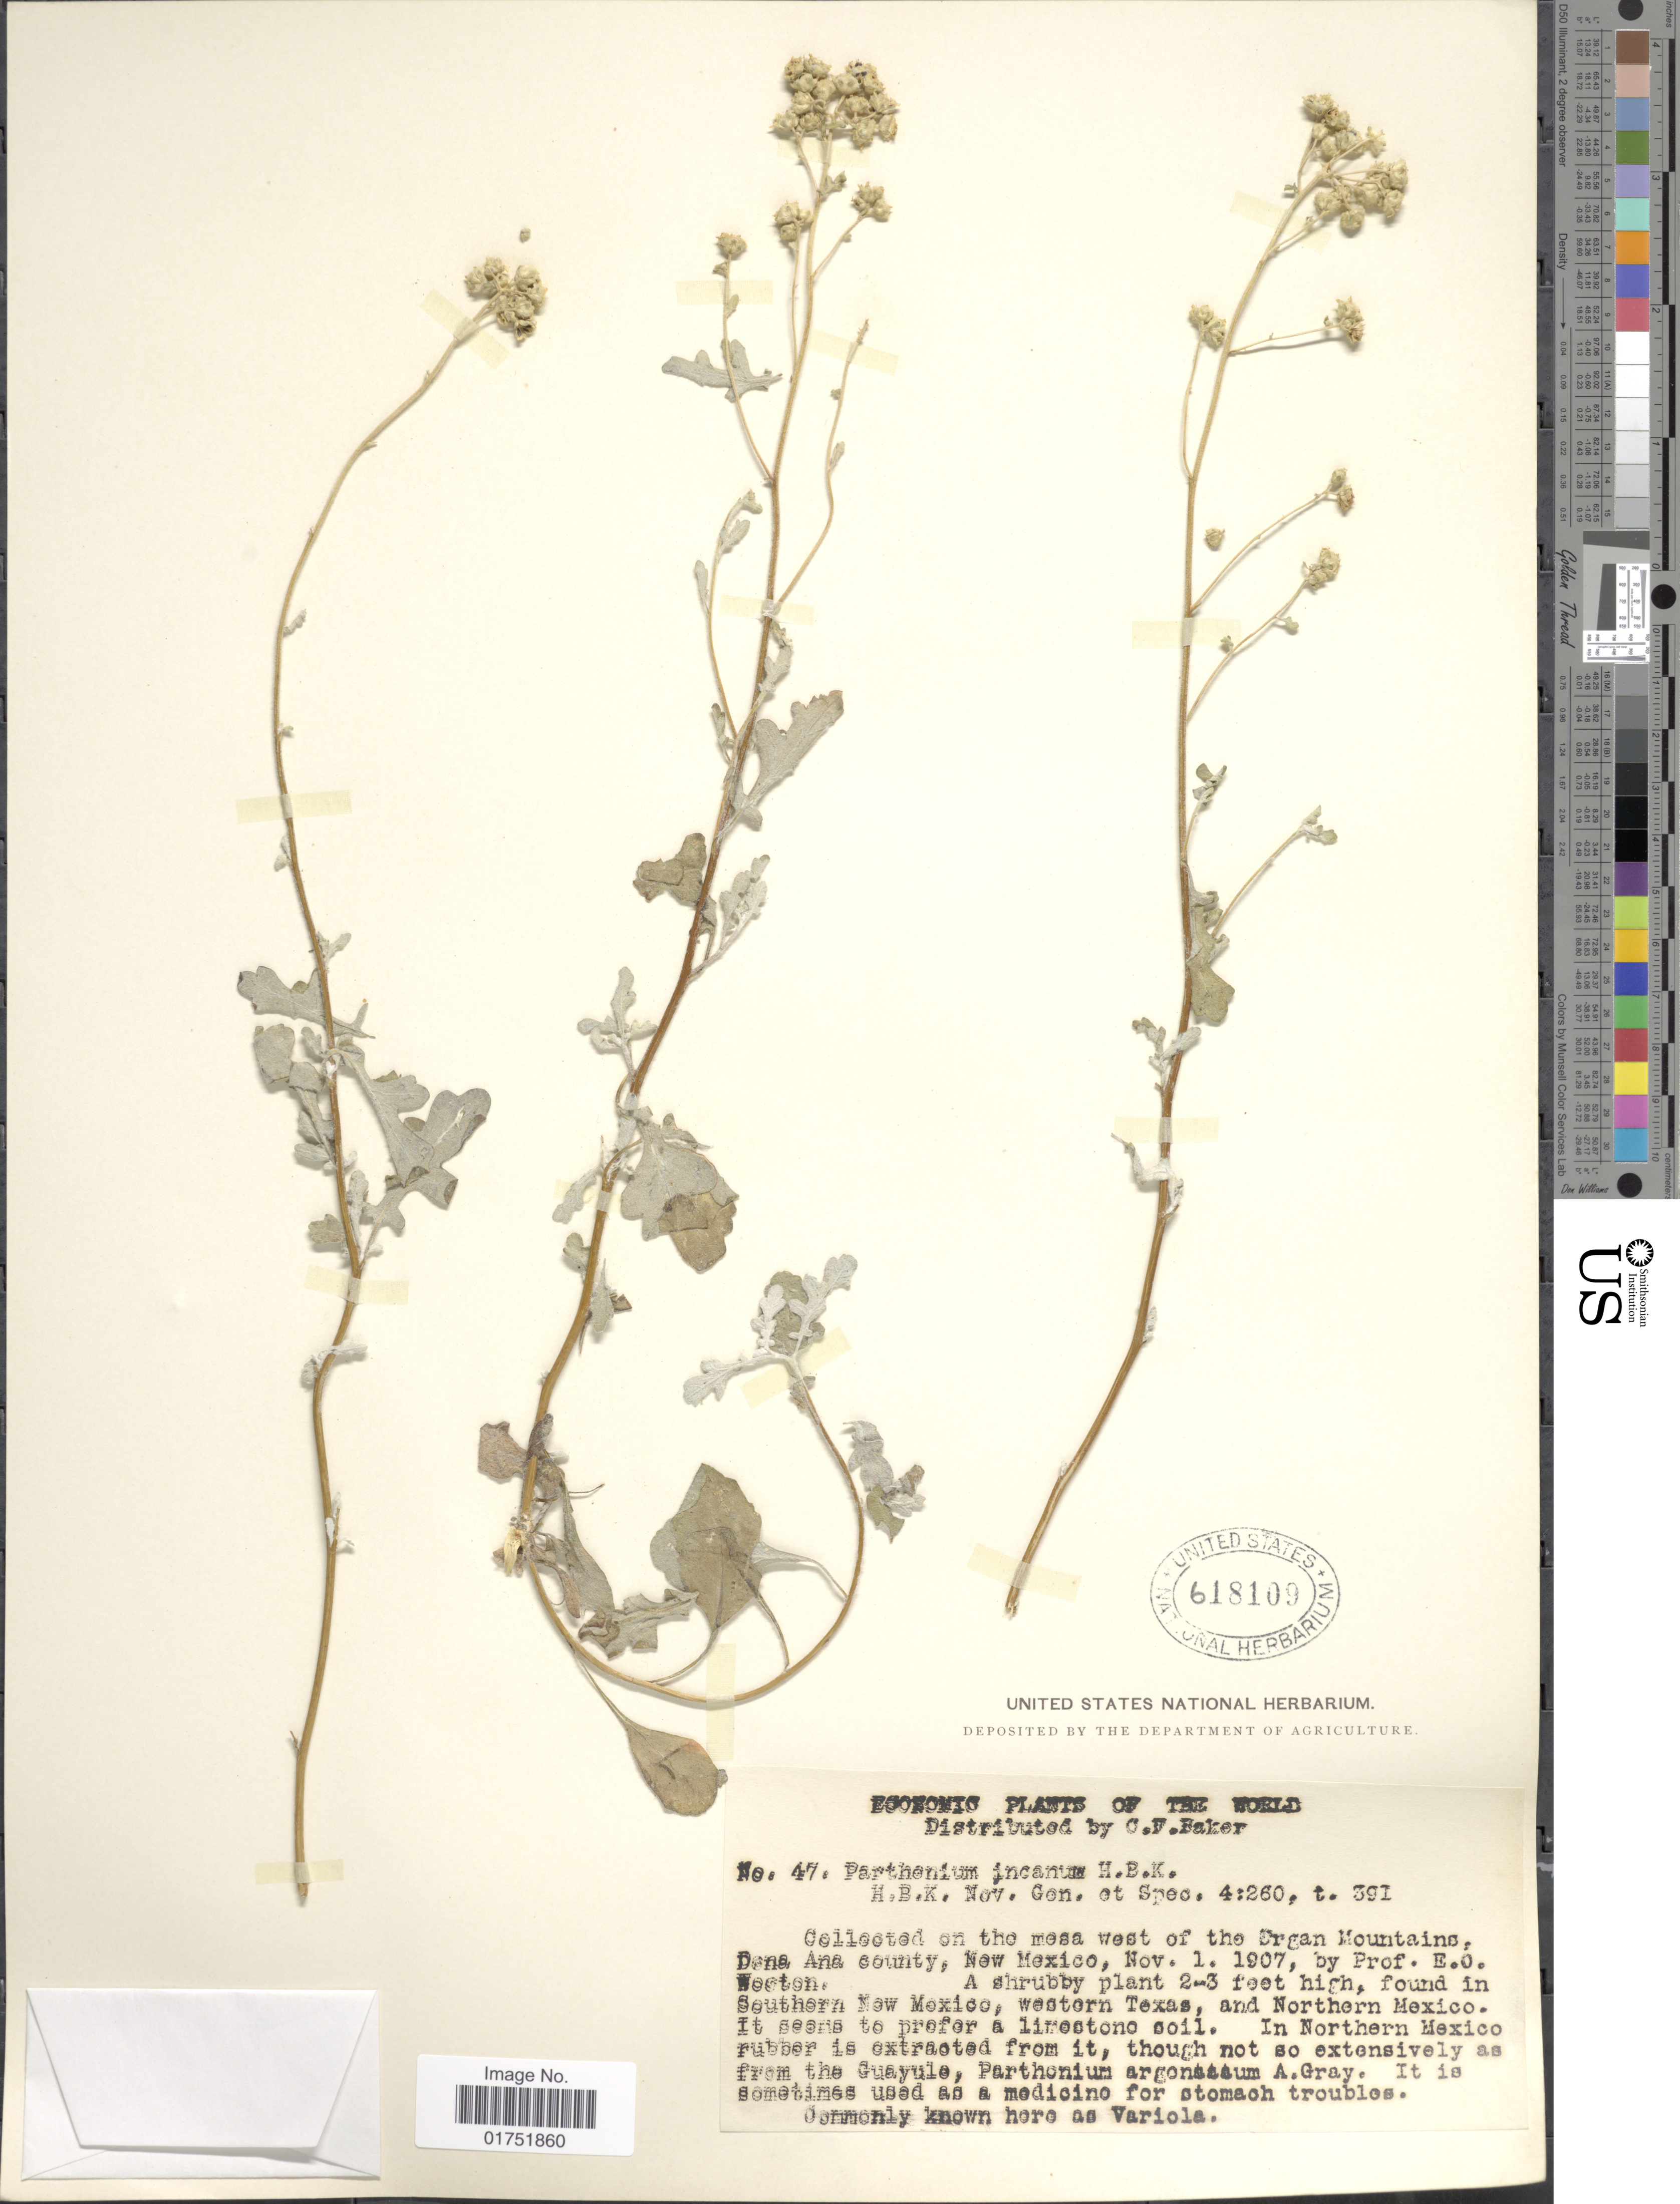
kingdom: Plantae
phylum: Tracheophyta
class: Magnoliopsida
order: Asterales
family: Asteraceae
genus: Parthenium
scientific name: Parthenium incanum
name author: Kunth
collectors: E. O. Wooton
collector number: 47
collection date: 1907-11-01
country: United States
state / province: New Mexico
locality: Mesa west of the Organ Mountains, Dona Ana County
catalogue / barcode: US 618109